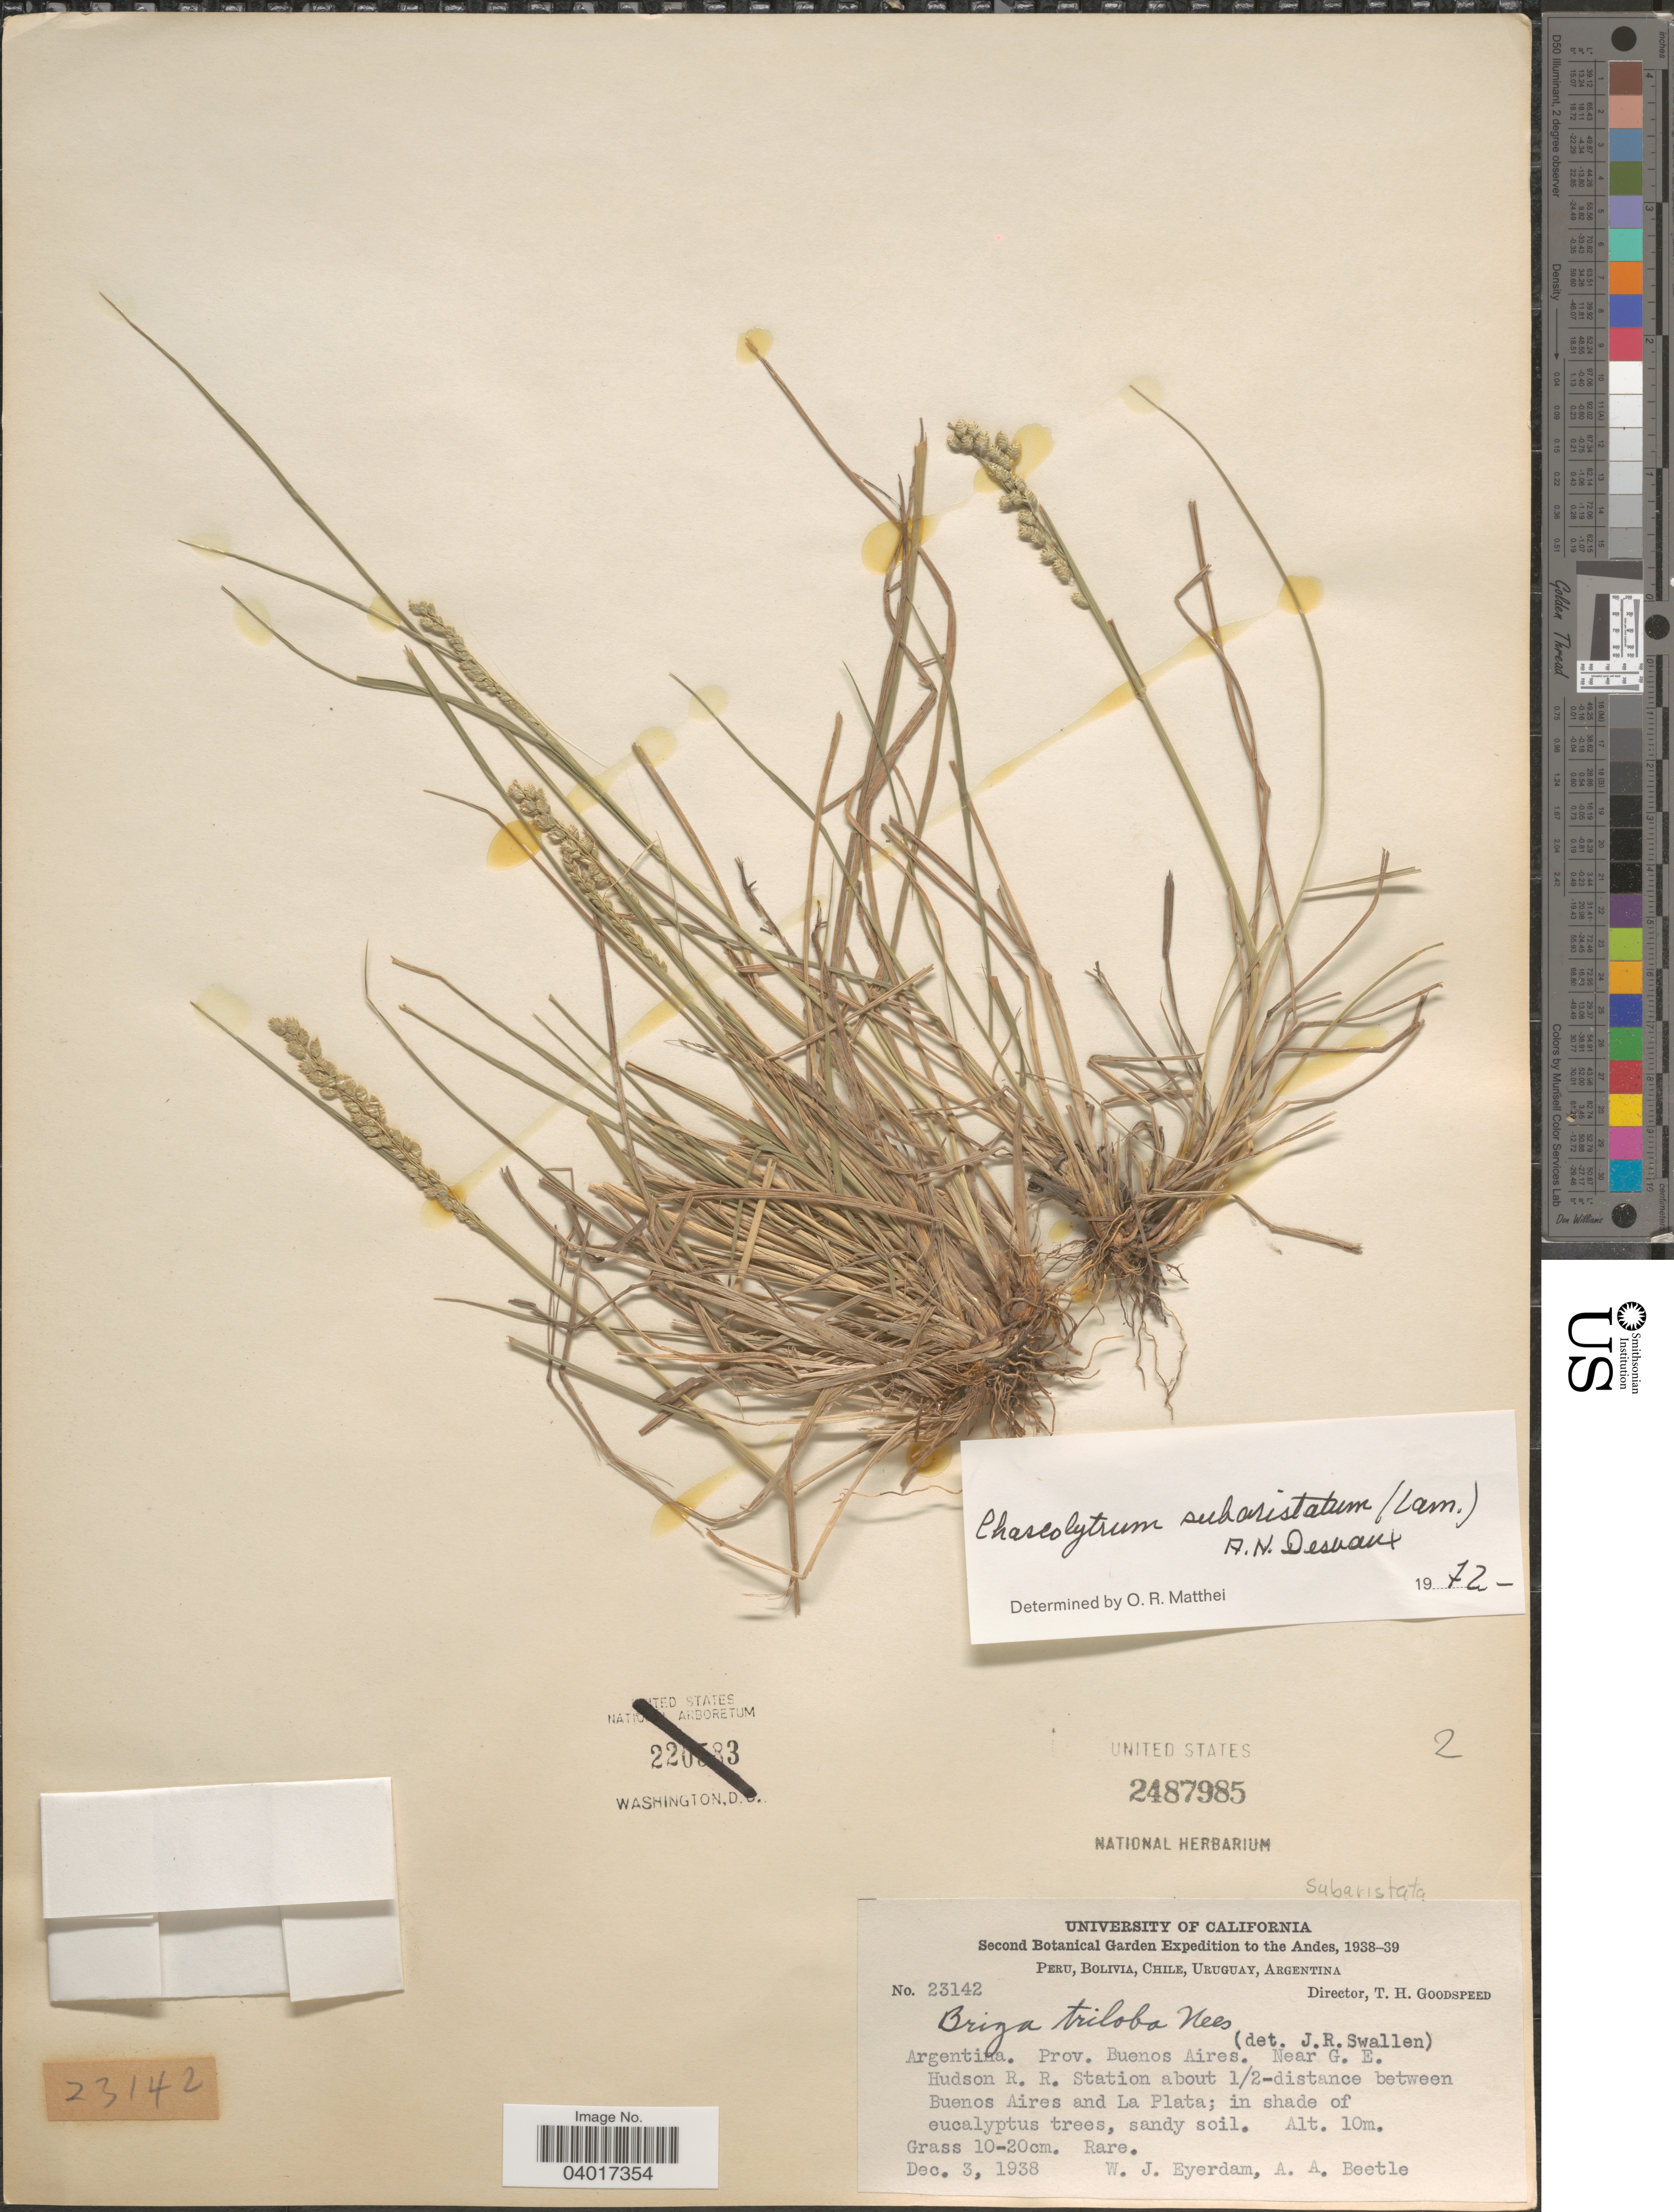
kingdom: Plantae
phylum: Tracheophyta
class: Liliopsida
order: Poales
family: Poaceae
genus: Chascolytrum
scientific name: Chascolytrum subaristatum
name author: (Lam.) Desv.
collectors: W. J. Eyerdam & A. A. Beetle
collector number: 23142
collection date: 1938-12-03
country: Argentina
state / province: Buenos Aires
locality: Andes. near G.E. Hudson R. R. Station about ½- distance between Buenos Aires and La Plata.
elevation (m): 10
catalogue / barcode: US 2487985